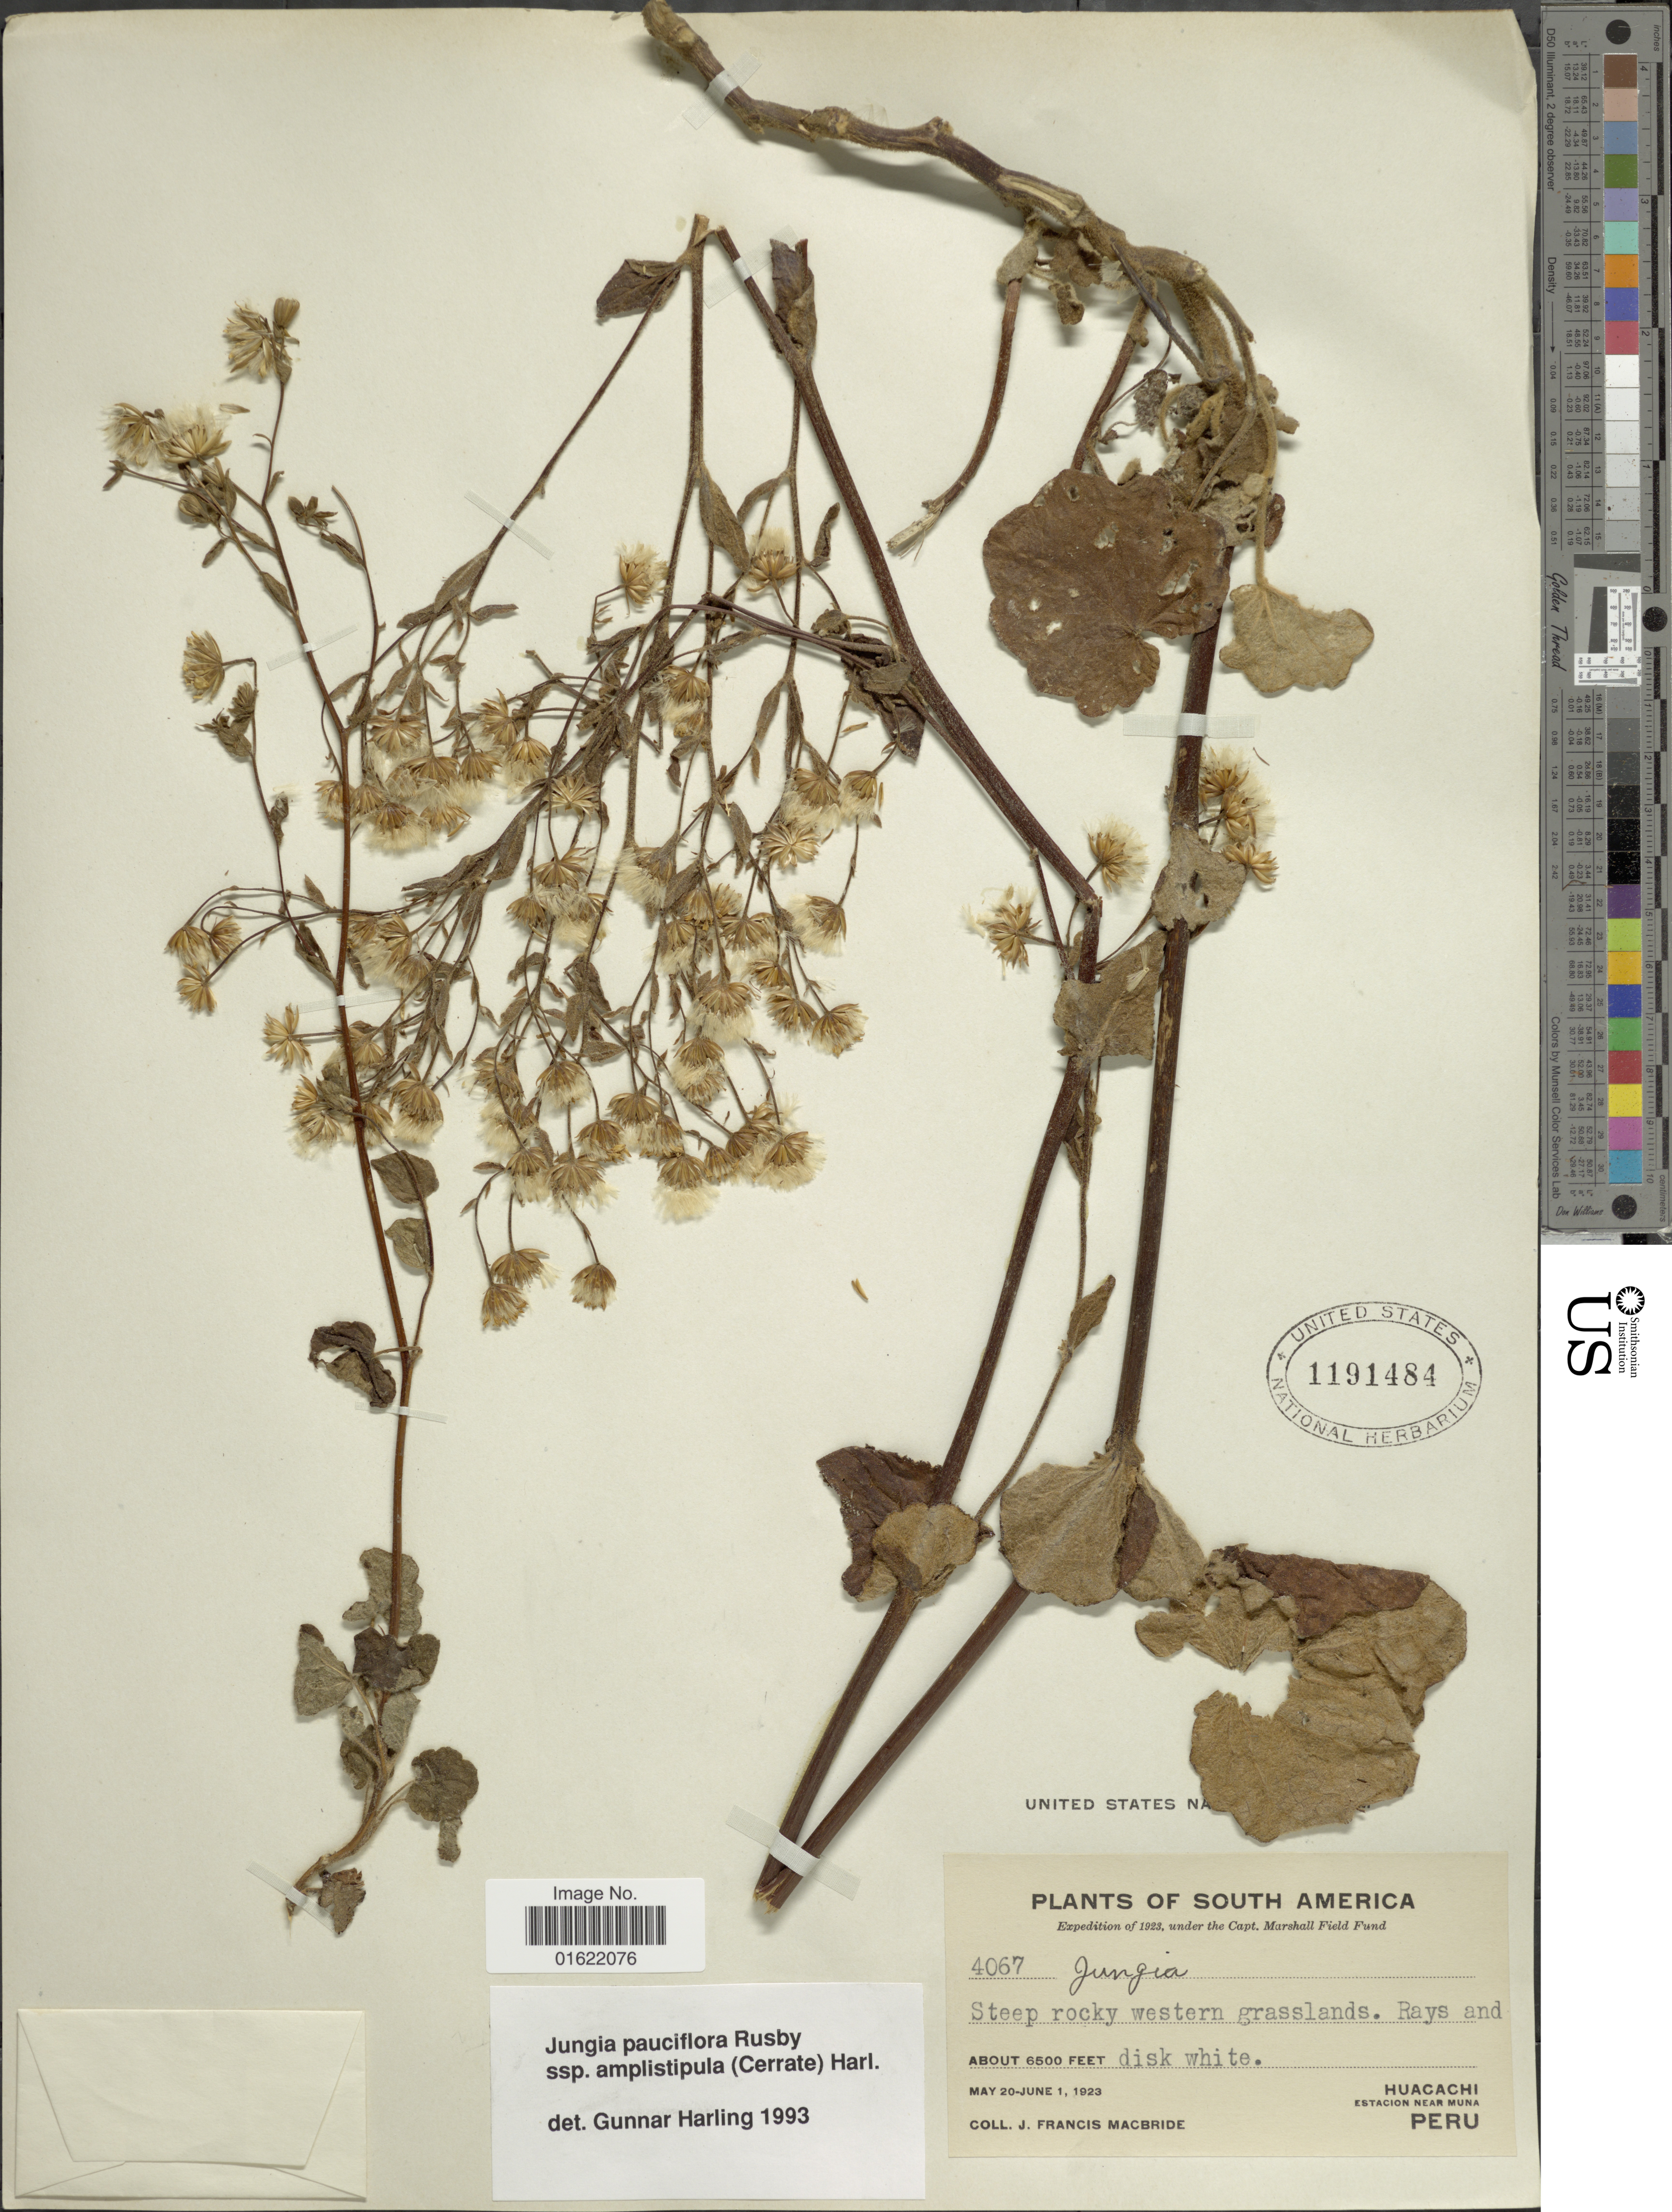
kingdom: Plantae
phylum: Tracheophyta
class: Magnoliopsida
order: Asterales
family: Asteraceae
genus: Jungia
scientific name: Jungia paniculata subsp. amplistipula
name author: (Cerrate) Harling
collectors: J. F. Macbride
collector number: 4067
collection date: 1923-05-20/1923-06-01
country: Peru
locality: Hucachi, Estacion near Muna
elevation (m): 1981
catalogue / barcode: US 1191484